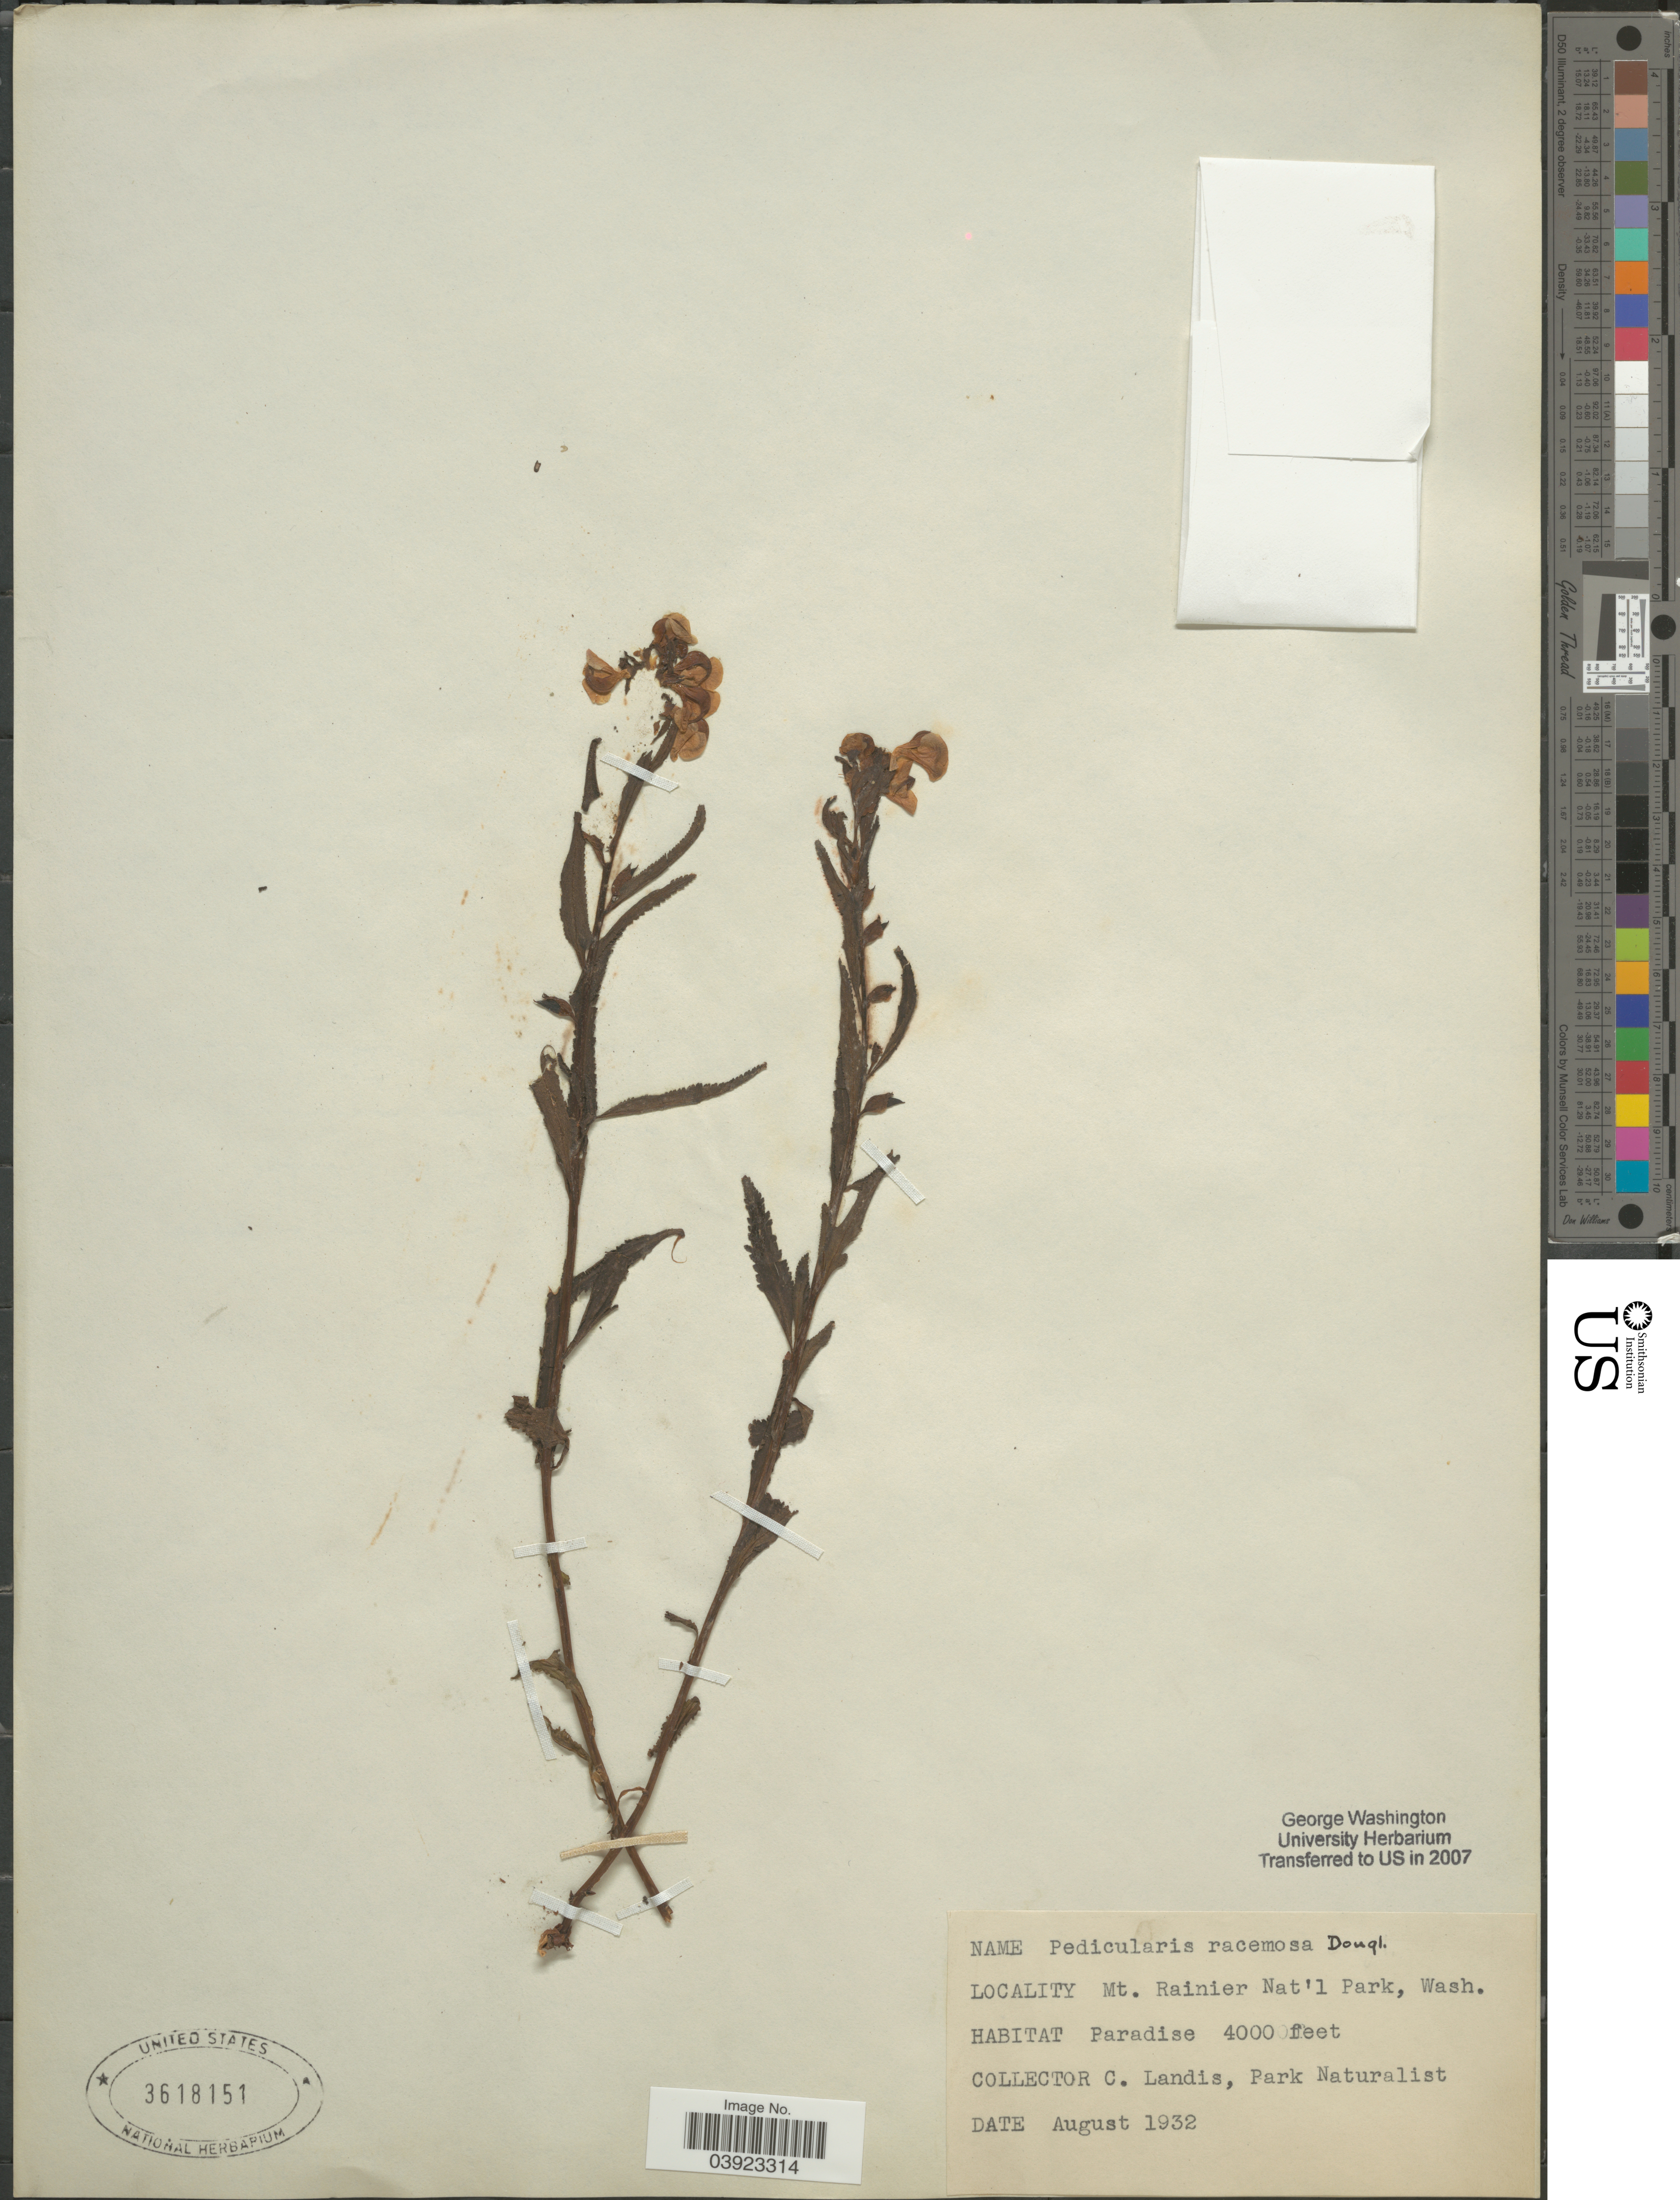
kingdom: Plantae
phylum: Tracheophyta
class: Magnoliopsida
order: Lamiales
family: Orobanchaceae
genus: Pedicularis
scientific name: Pedicularis racemosa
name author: Douglas ex Benth.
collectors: C. Landis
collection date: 1932-08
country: United States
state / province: Washington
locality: Mt. Rainier Nat'l Park. Paradise.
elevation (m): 1219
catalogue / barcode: US 3618151